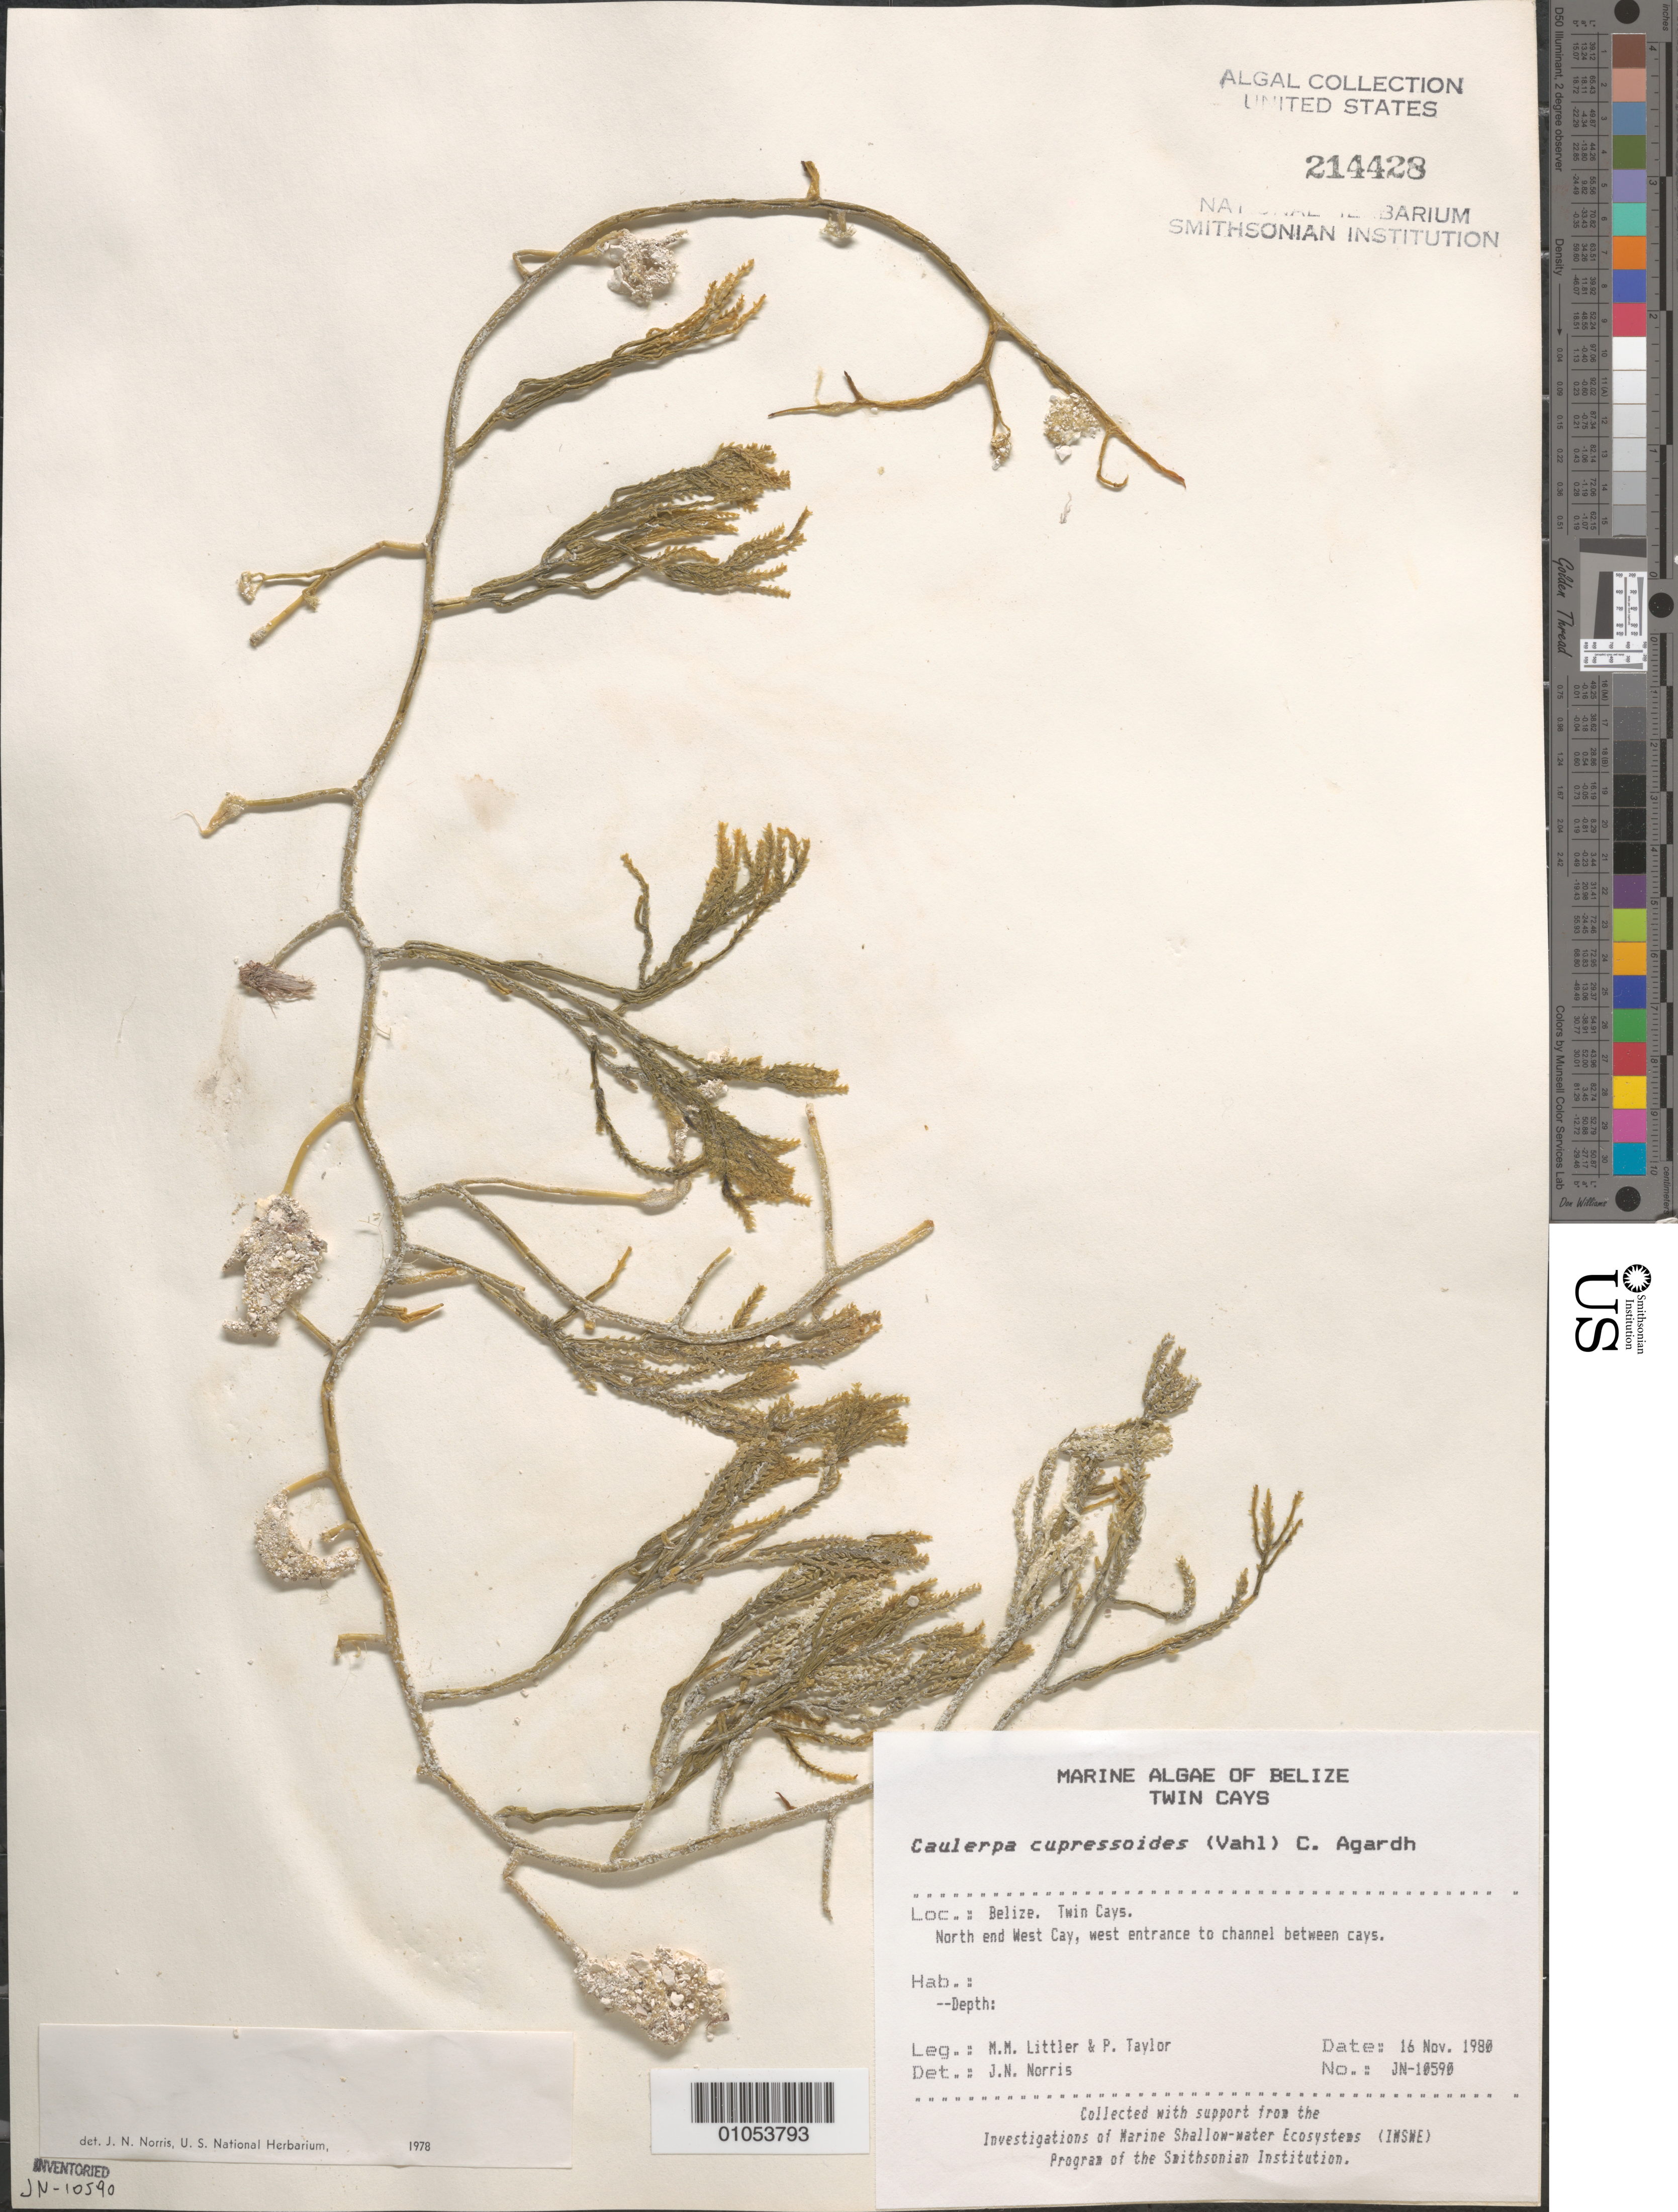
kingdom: Plantae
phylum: Chlorophyta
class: Ulvophyceae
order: Bryopsidales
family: Caulerpaceae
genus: Caulerpa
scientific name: Caulerpa cupressoides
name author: (Vahl) C. Agardh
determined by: Norris, James N.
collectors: M. M. Littler & P. R. Taylor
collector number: JN-10590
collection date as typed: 16 Nov 1980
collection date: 1980-11-16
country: Belize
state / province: Stann Creek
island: West Cay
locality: North end of West Cay, west entrance to channel between cays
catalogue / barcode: US 214428